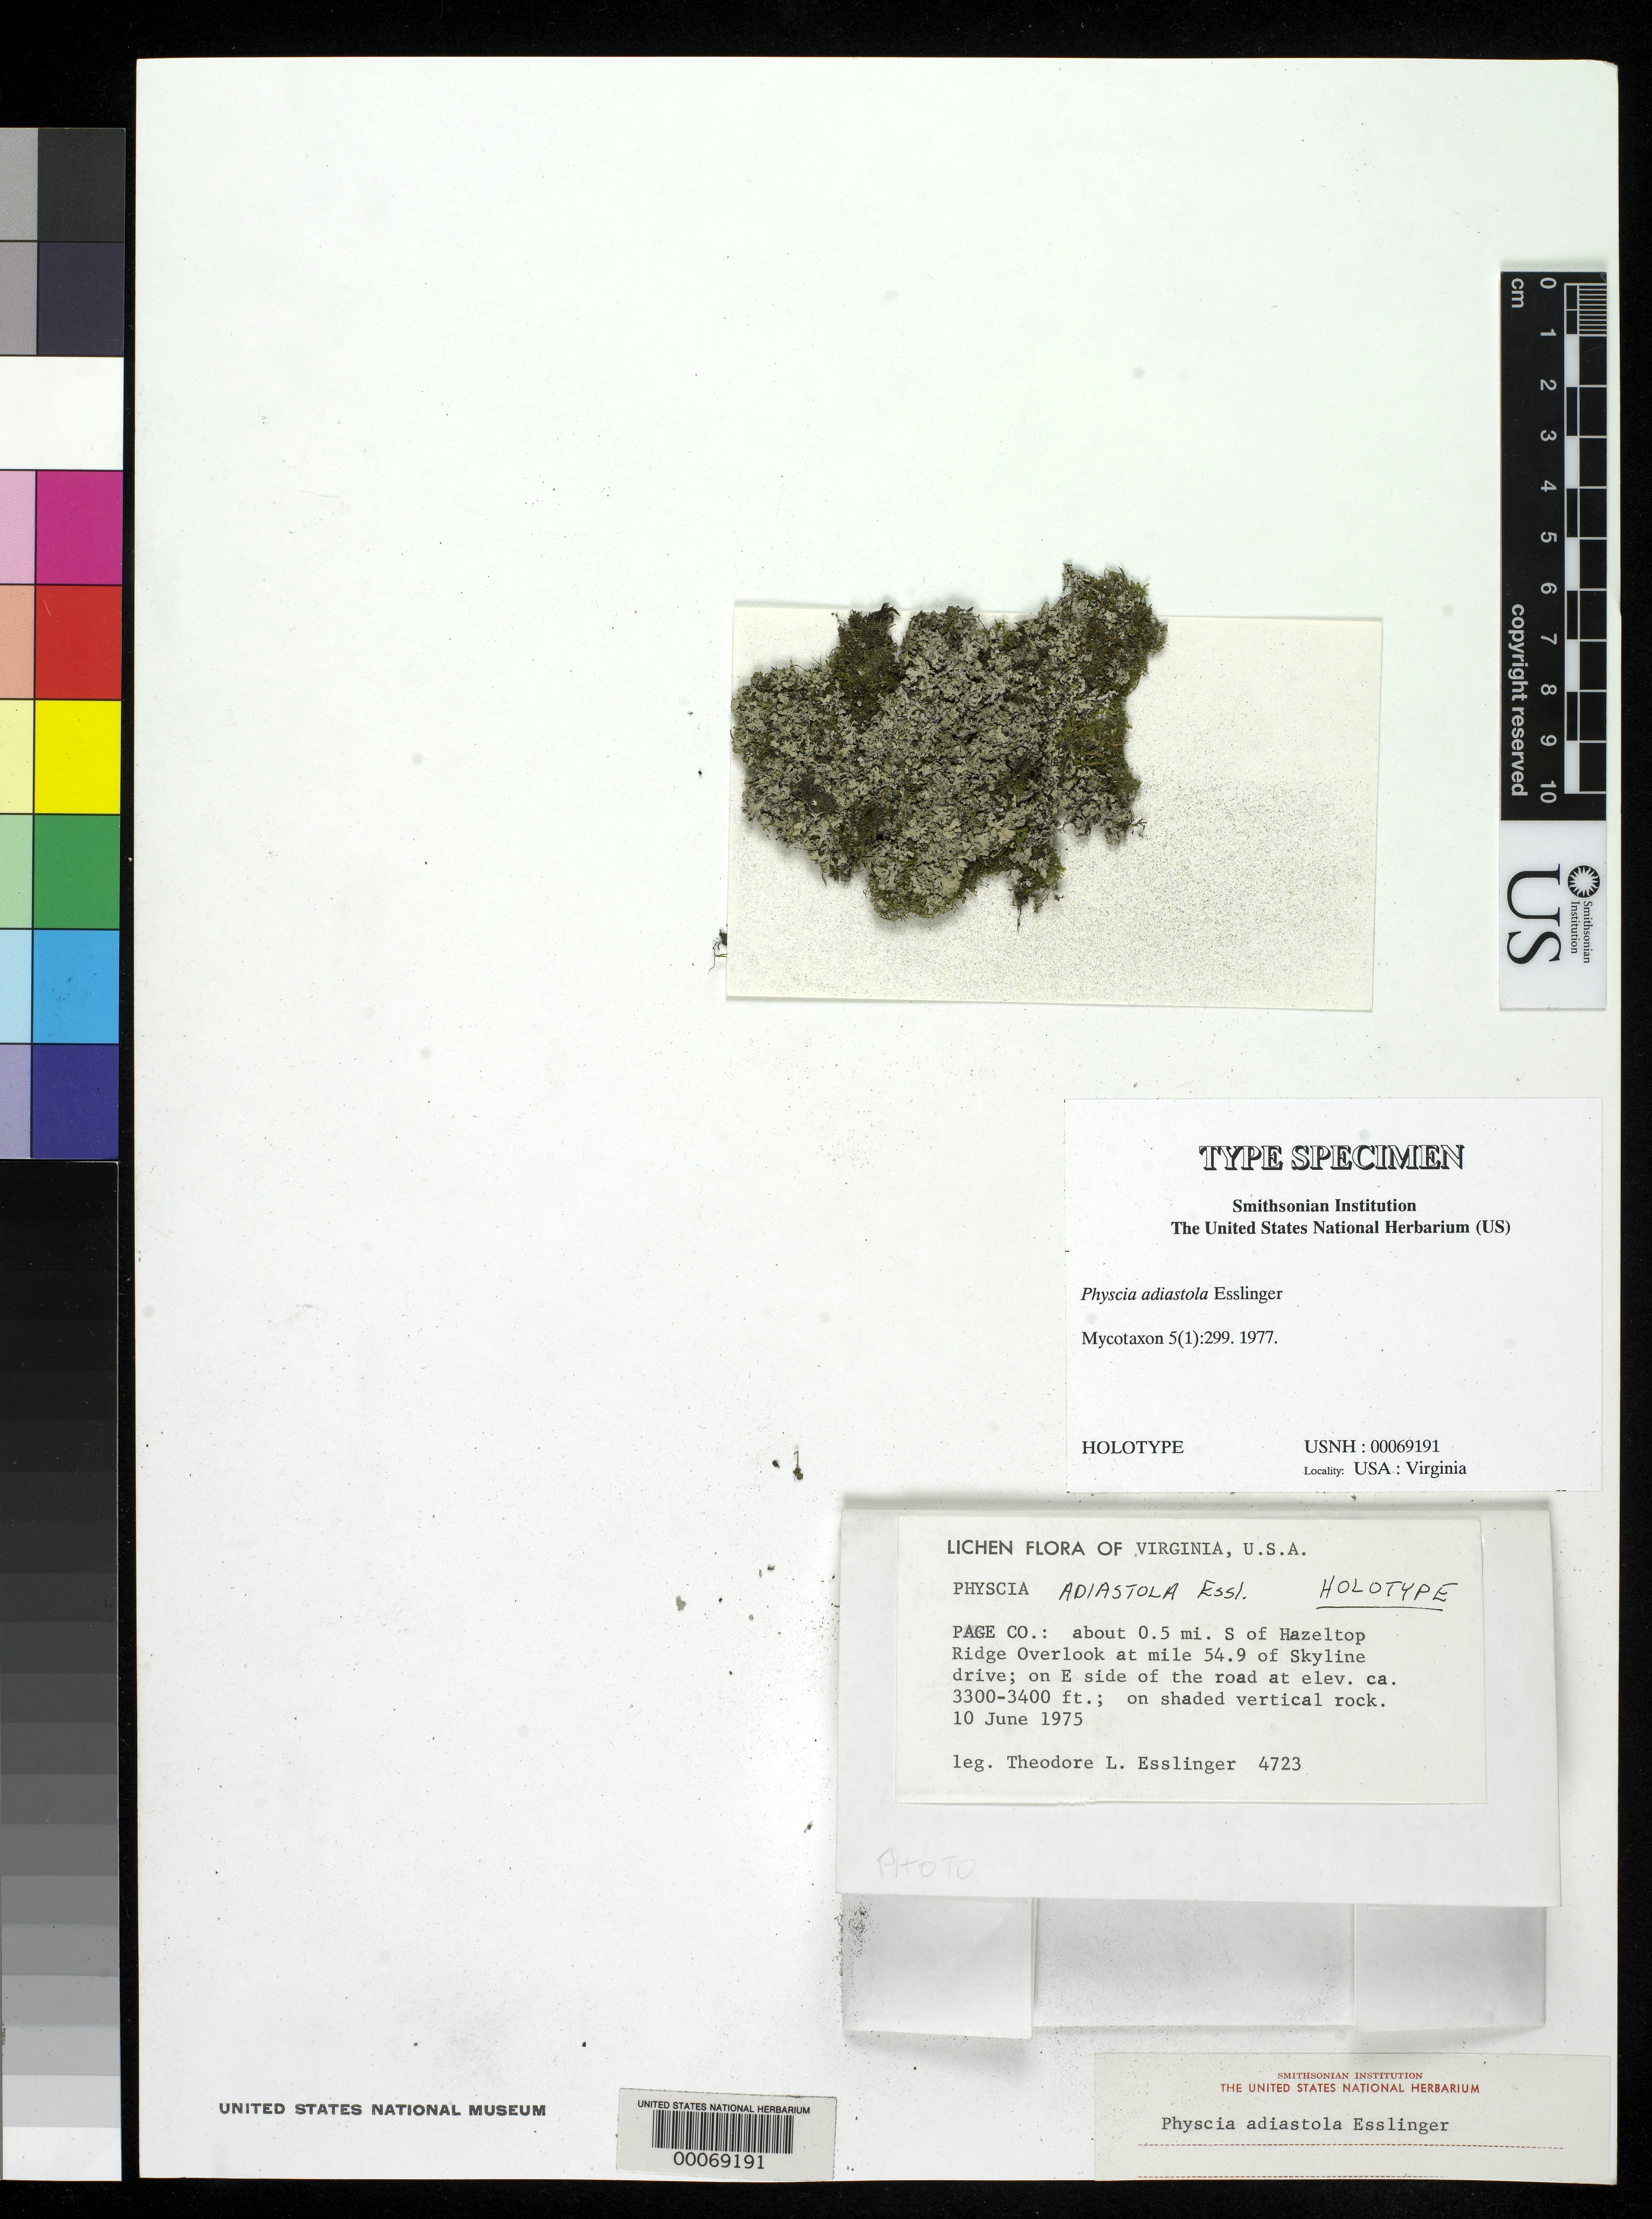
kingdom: Fungi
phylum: Ascomycota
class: Lecanoromycetes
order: Caliciales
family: Physciaceae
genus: Physcia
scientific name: Physcia adiastola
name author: Essl.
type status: Holotype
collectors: T. L. Esslinger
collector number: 4723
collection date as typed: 10 Jun 1975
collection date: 1975-06-10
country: United States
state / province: Virginia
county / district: Page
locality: About 0.5 mi S of Hazeltop Ridge Overlook at mile 54.9 of Skyline Dr., E side of rd.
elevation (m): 3300